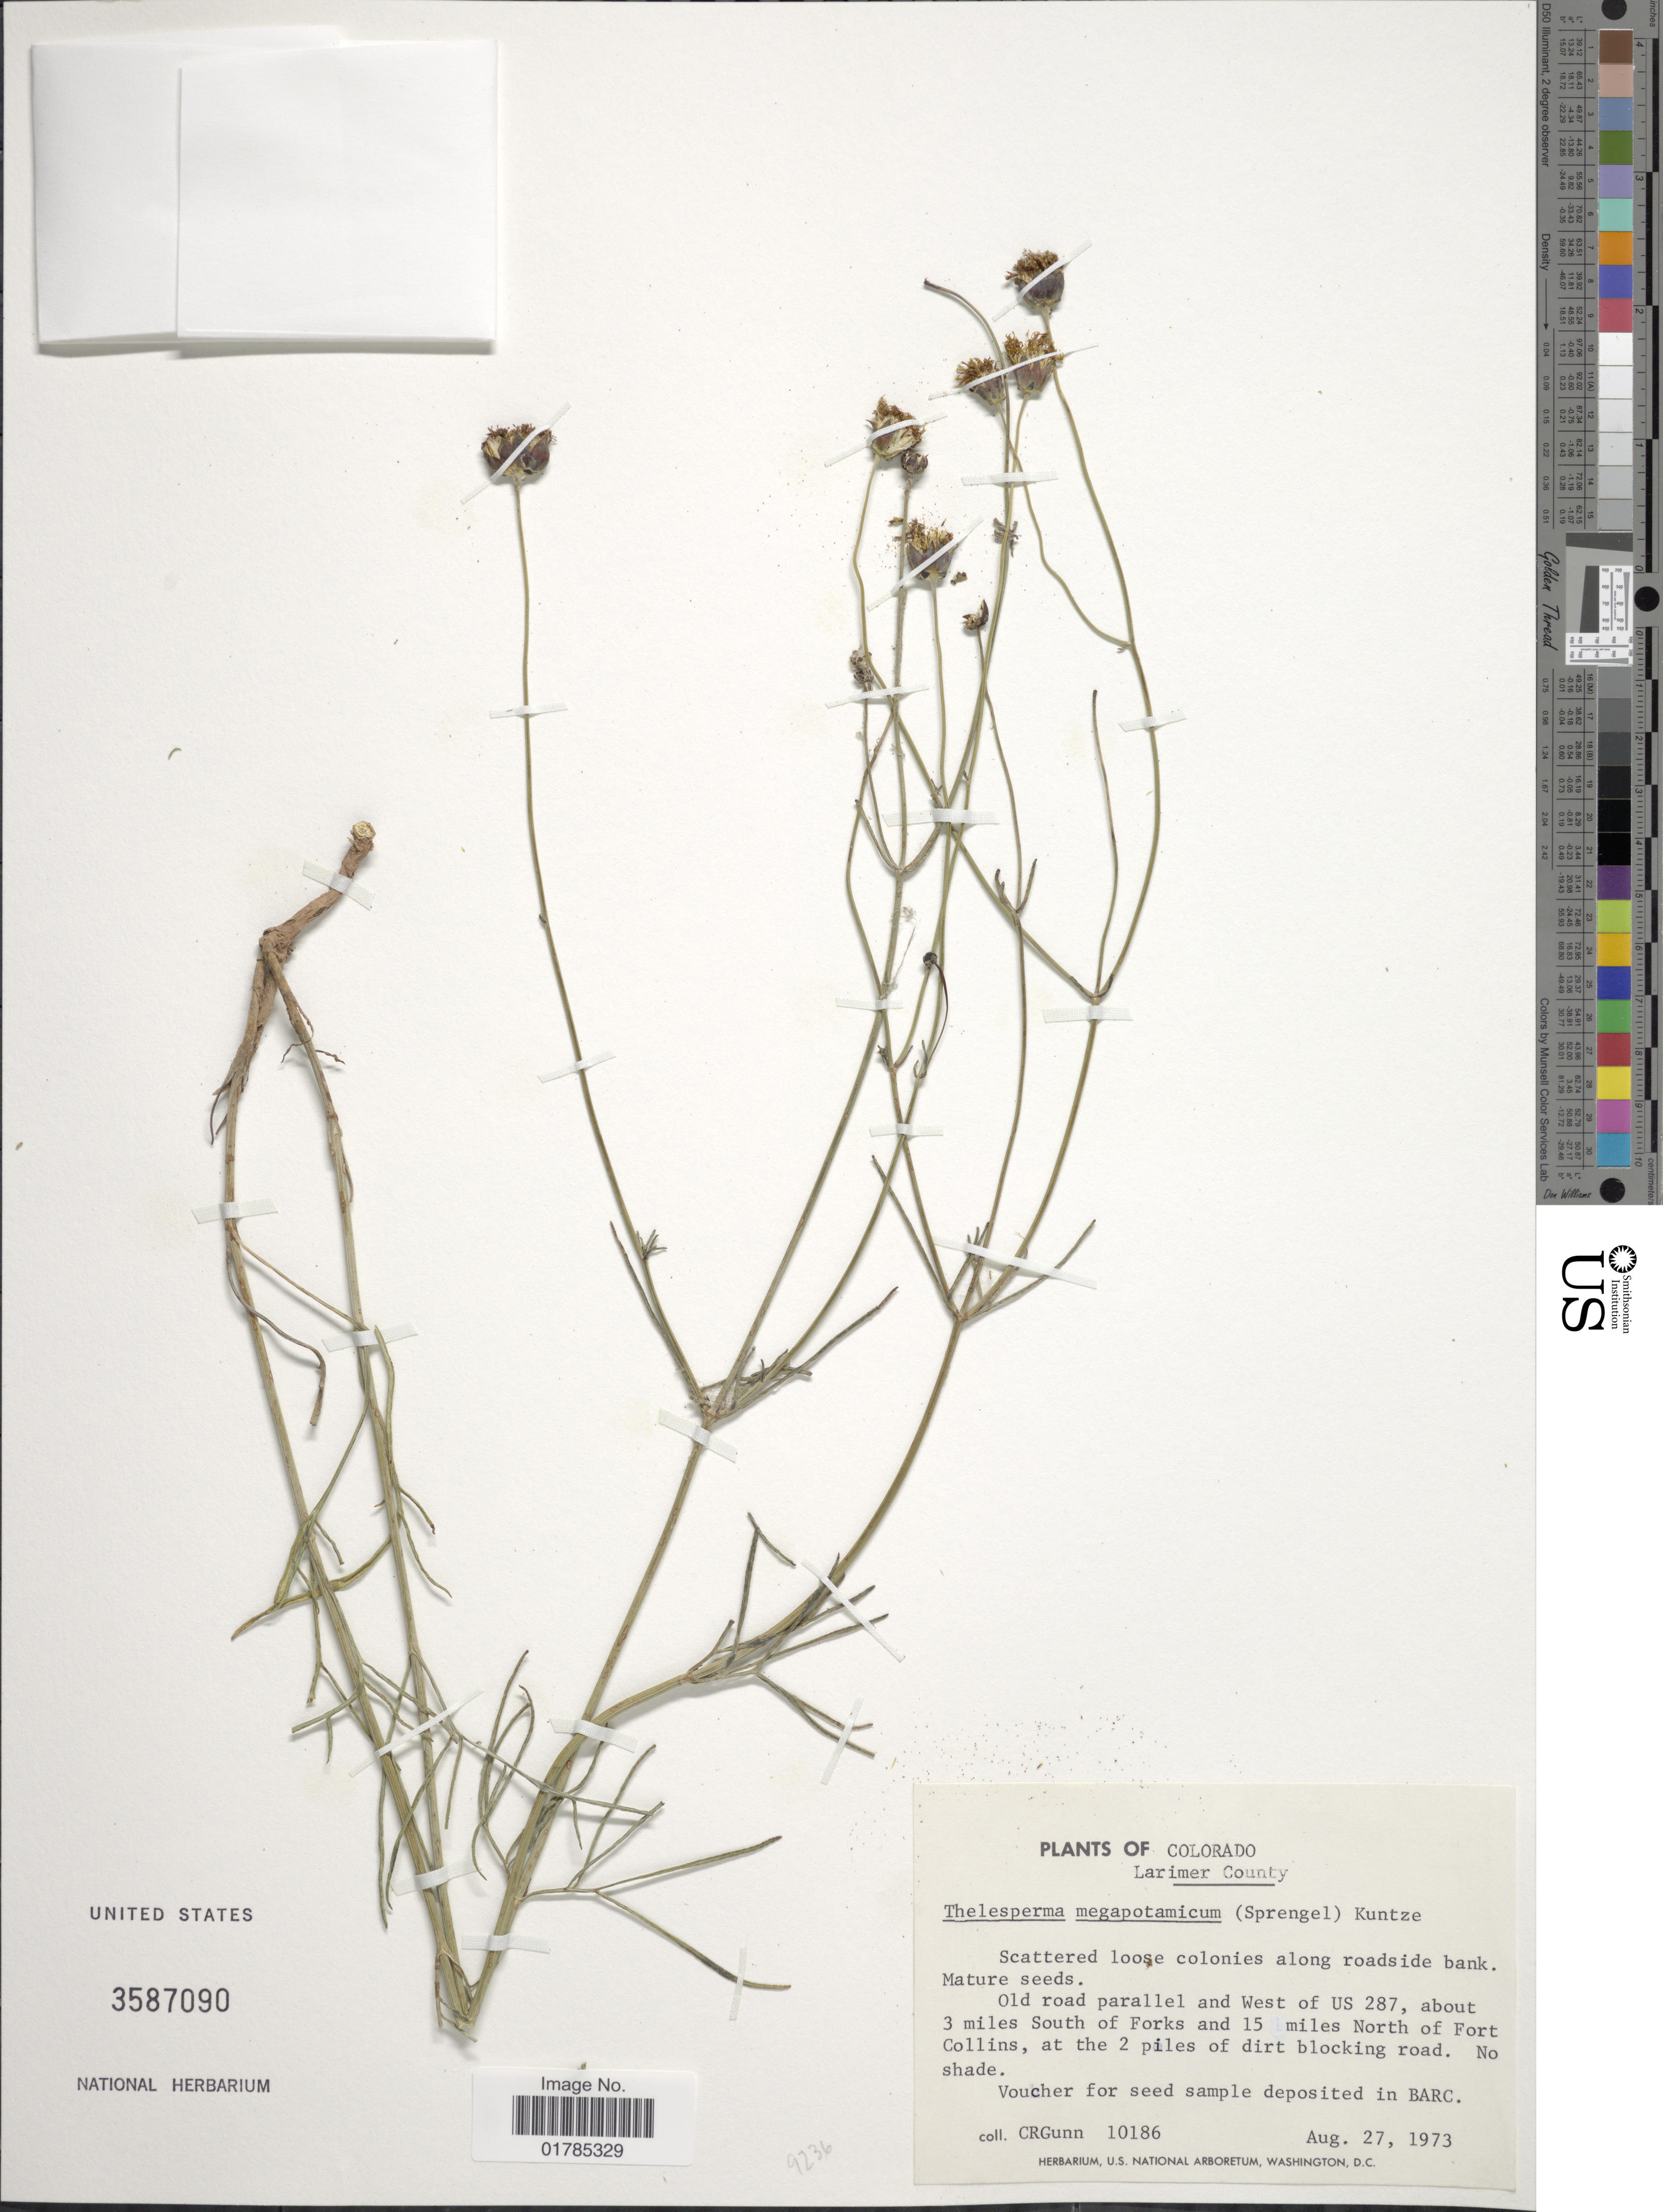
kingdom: Plantae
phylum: Tracheophyta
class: Magnoliopsida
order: Asterales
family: Asteraceae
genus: Thelesperma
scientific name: Thelesperma megapotamicum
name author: (Spreng.) Herter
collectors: C. R. Gunn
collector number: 10186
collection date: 1973-08-27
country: United States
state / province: Colorado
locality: Larimer County. Old road parallel and West of US 287, about 3 miles South of Forks and 15 iles North of Fort Collins, at the 2 piles of Dirt blocking road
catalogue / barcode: US 3587090